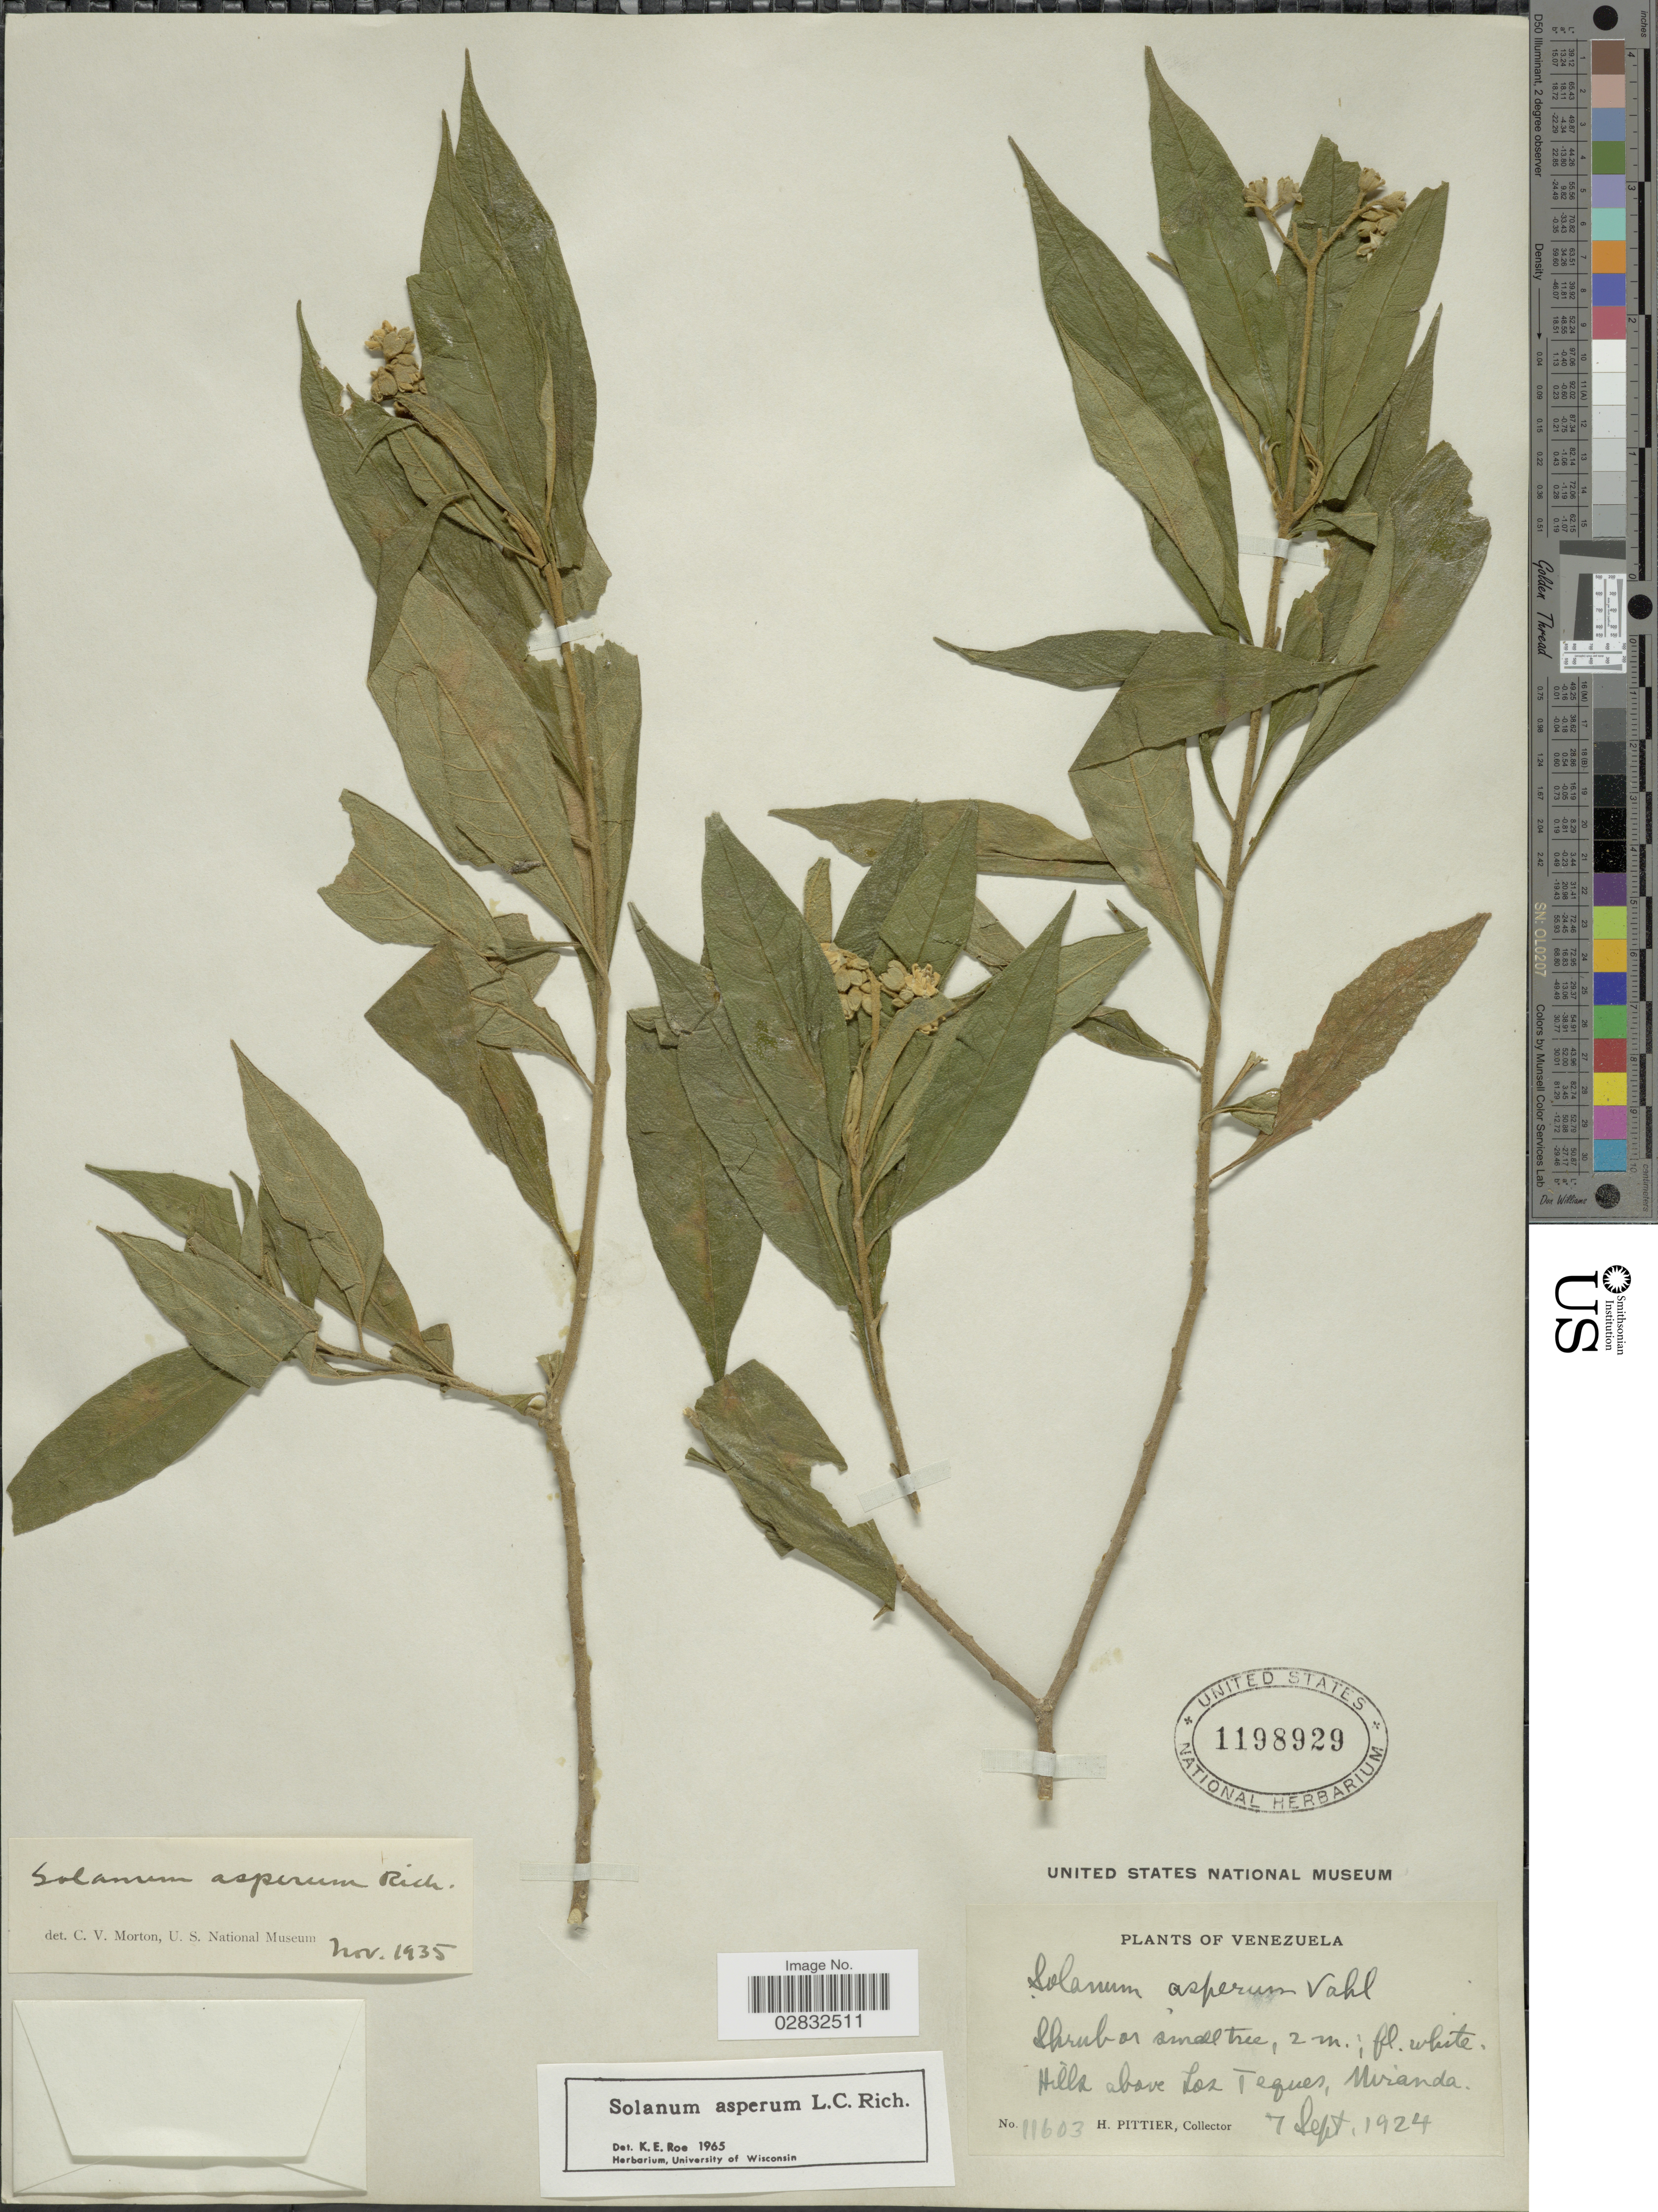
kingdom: Plantae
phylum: Tracheophyta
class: Magnoliopsida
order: Solanales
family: Solanaceae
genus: Solanum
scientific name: Solanum asperum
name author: Rich.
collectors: H. F. Pittier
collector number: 11603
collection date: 1924-09-07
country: Venezuela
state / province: Miranda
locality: Hills above Los Teques.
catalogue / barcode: US 1198929